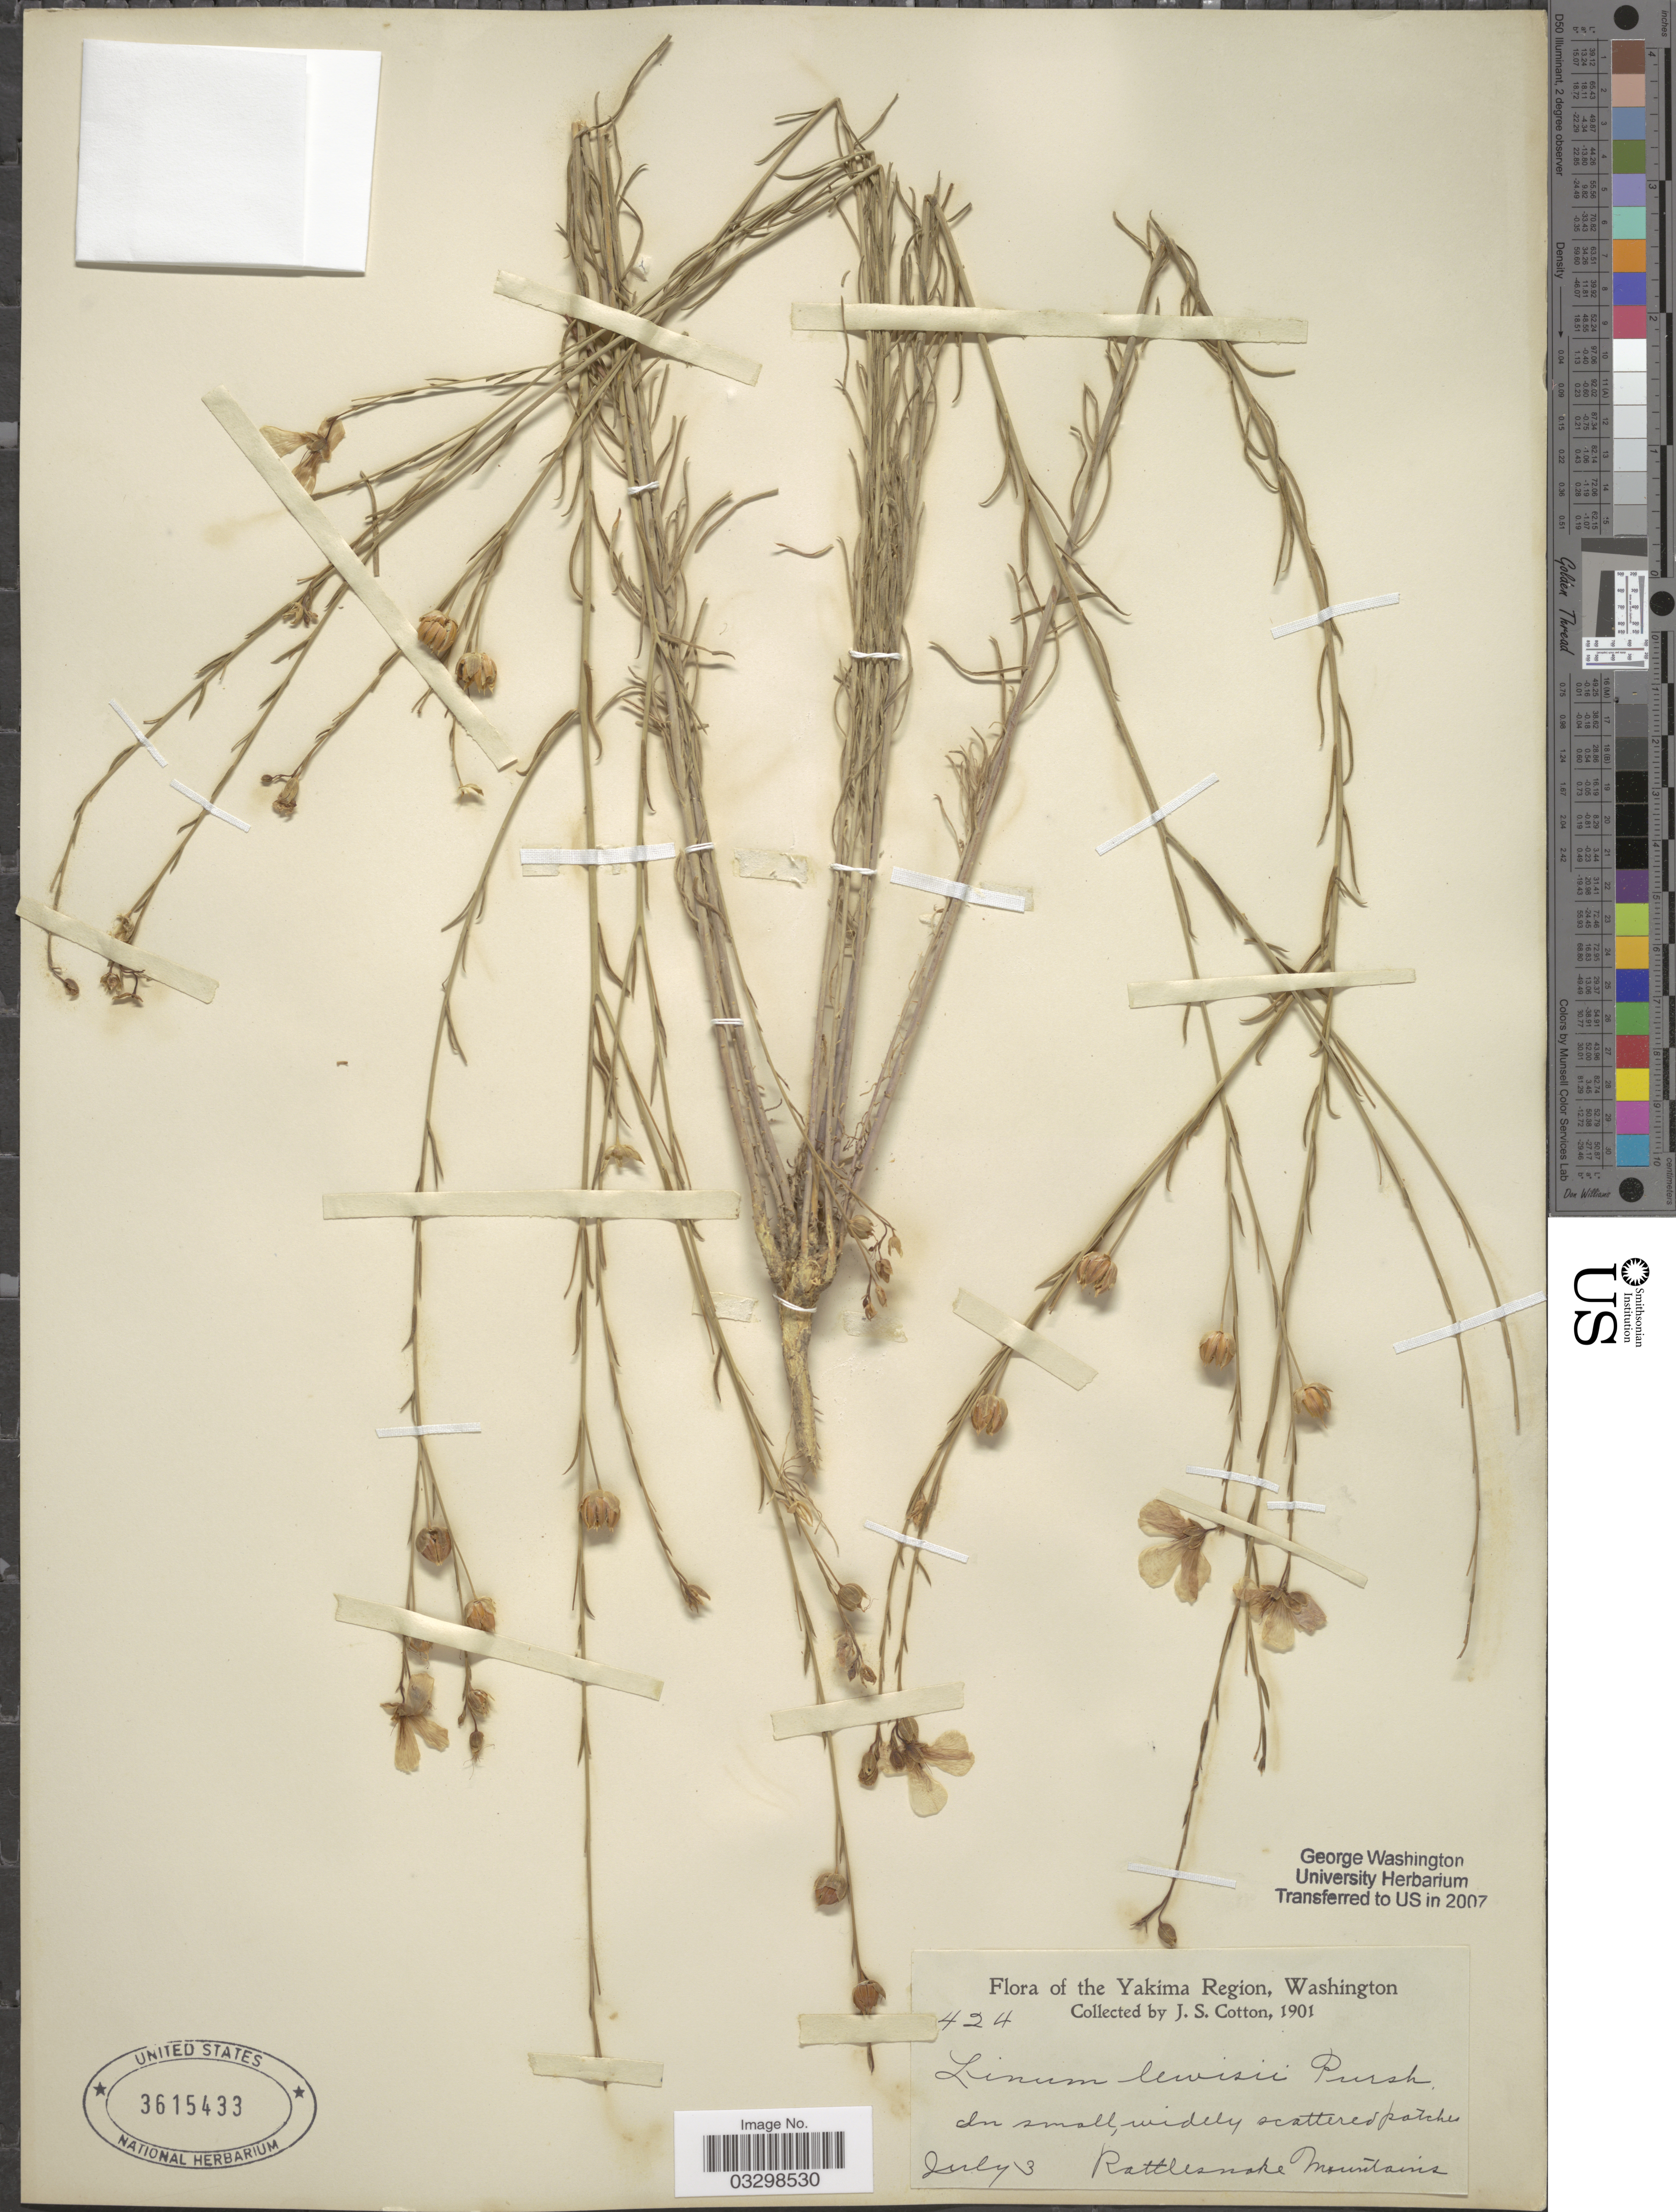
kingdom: Plantae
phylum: Tracheophyta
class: Magnoliopsida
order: Malpighiales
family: Linaceae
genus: Linum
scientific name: Linum lewisii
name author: Pursh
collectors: J. S. Cotton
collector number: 424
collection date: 1901-07-03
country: United States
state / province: Washington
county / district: Yakima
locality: Yakima Region. Rattlesnake Mountains.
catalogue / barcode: US 3615433